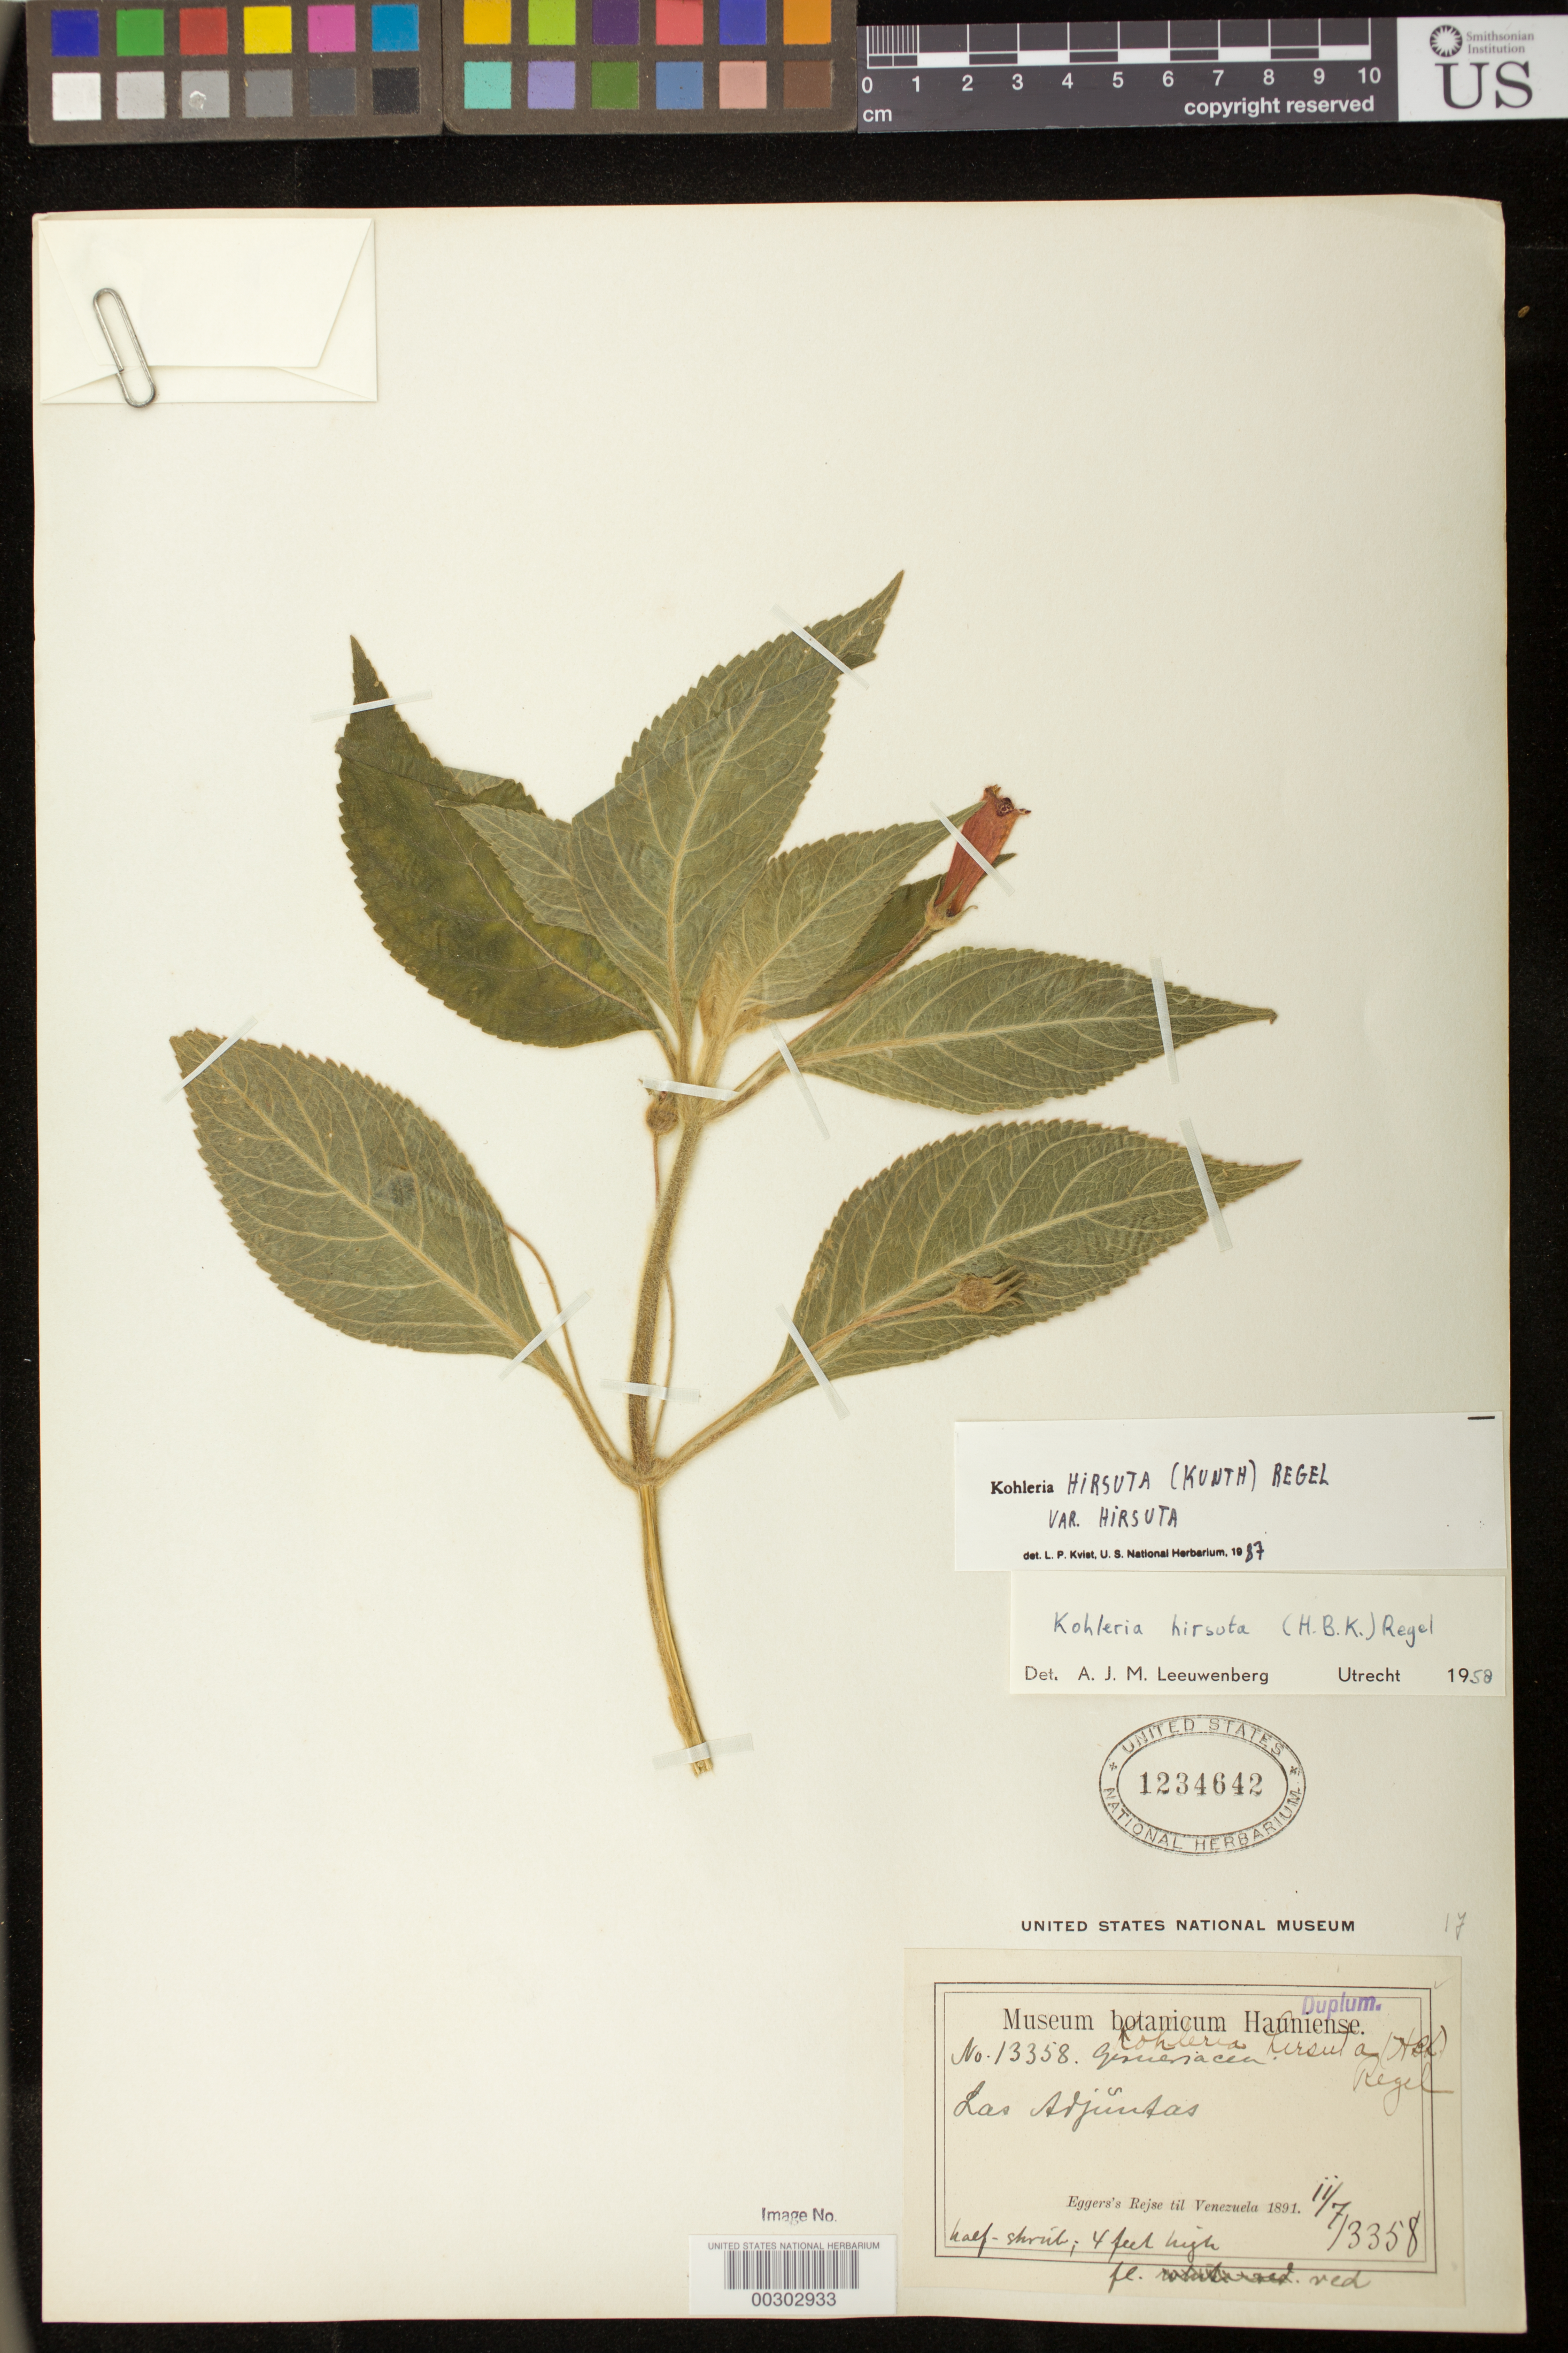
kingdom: Plantae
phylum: Tracheophyta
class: Magnoliopsida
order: Lamiales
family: Gesneriaceae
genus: Kohleria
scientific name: Kohleria hirsuta var. hirsuta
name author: (Kunth) Regel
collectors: H. F. A. von Eggers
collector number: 13358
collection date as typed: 07 Feb 1891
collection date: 1891-02-07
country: Venezuela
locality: Las Adjuntas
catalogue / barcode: US 1234642